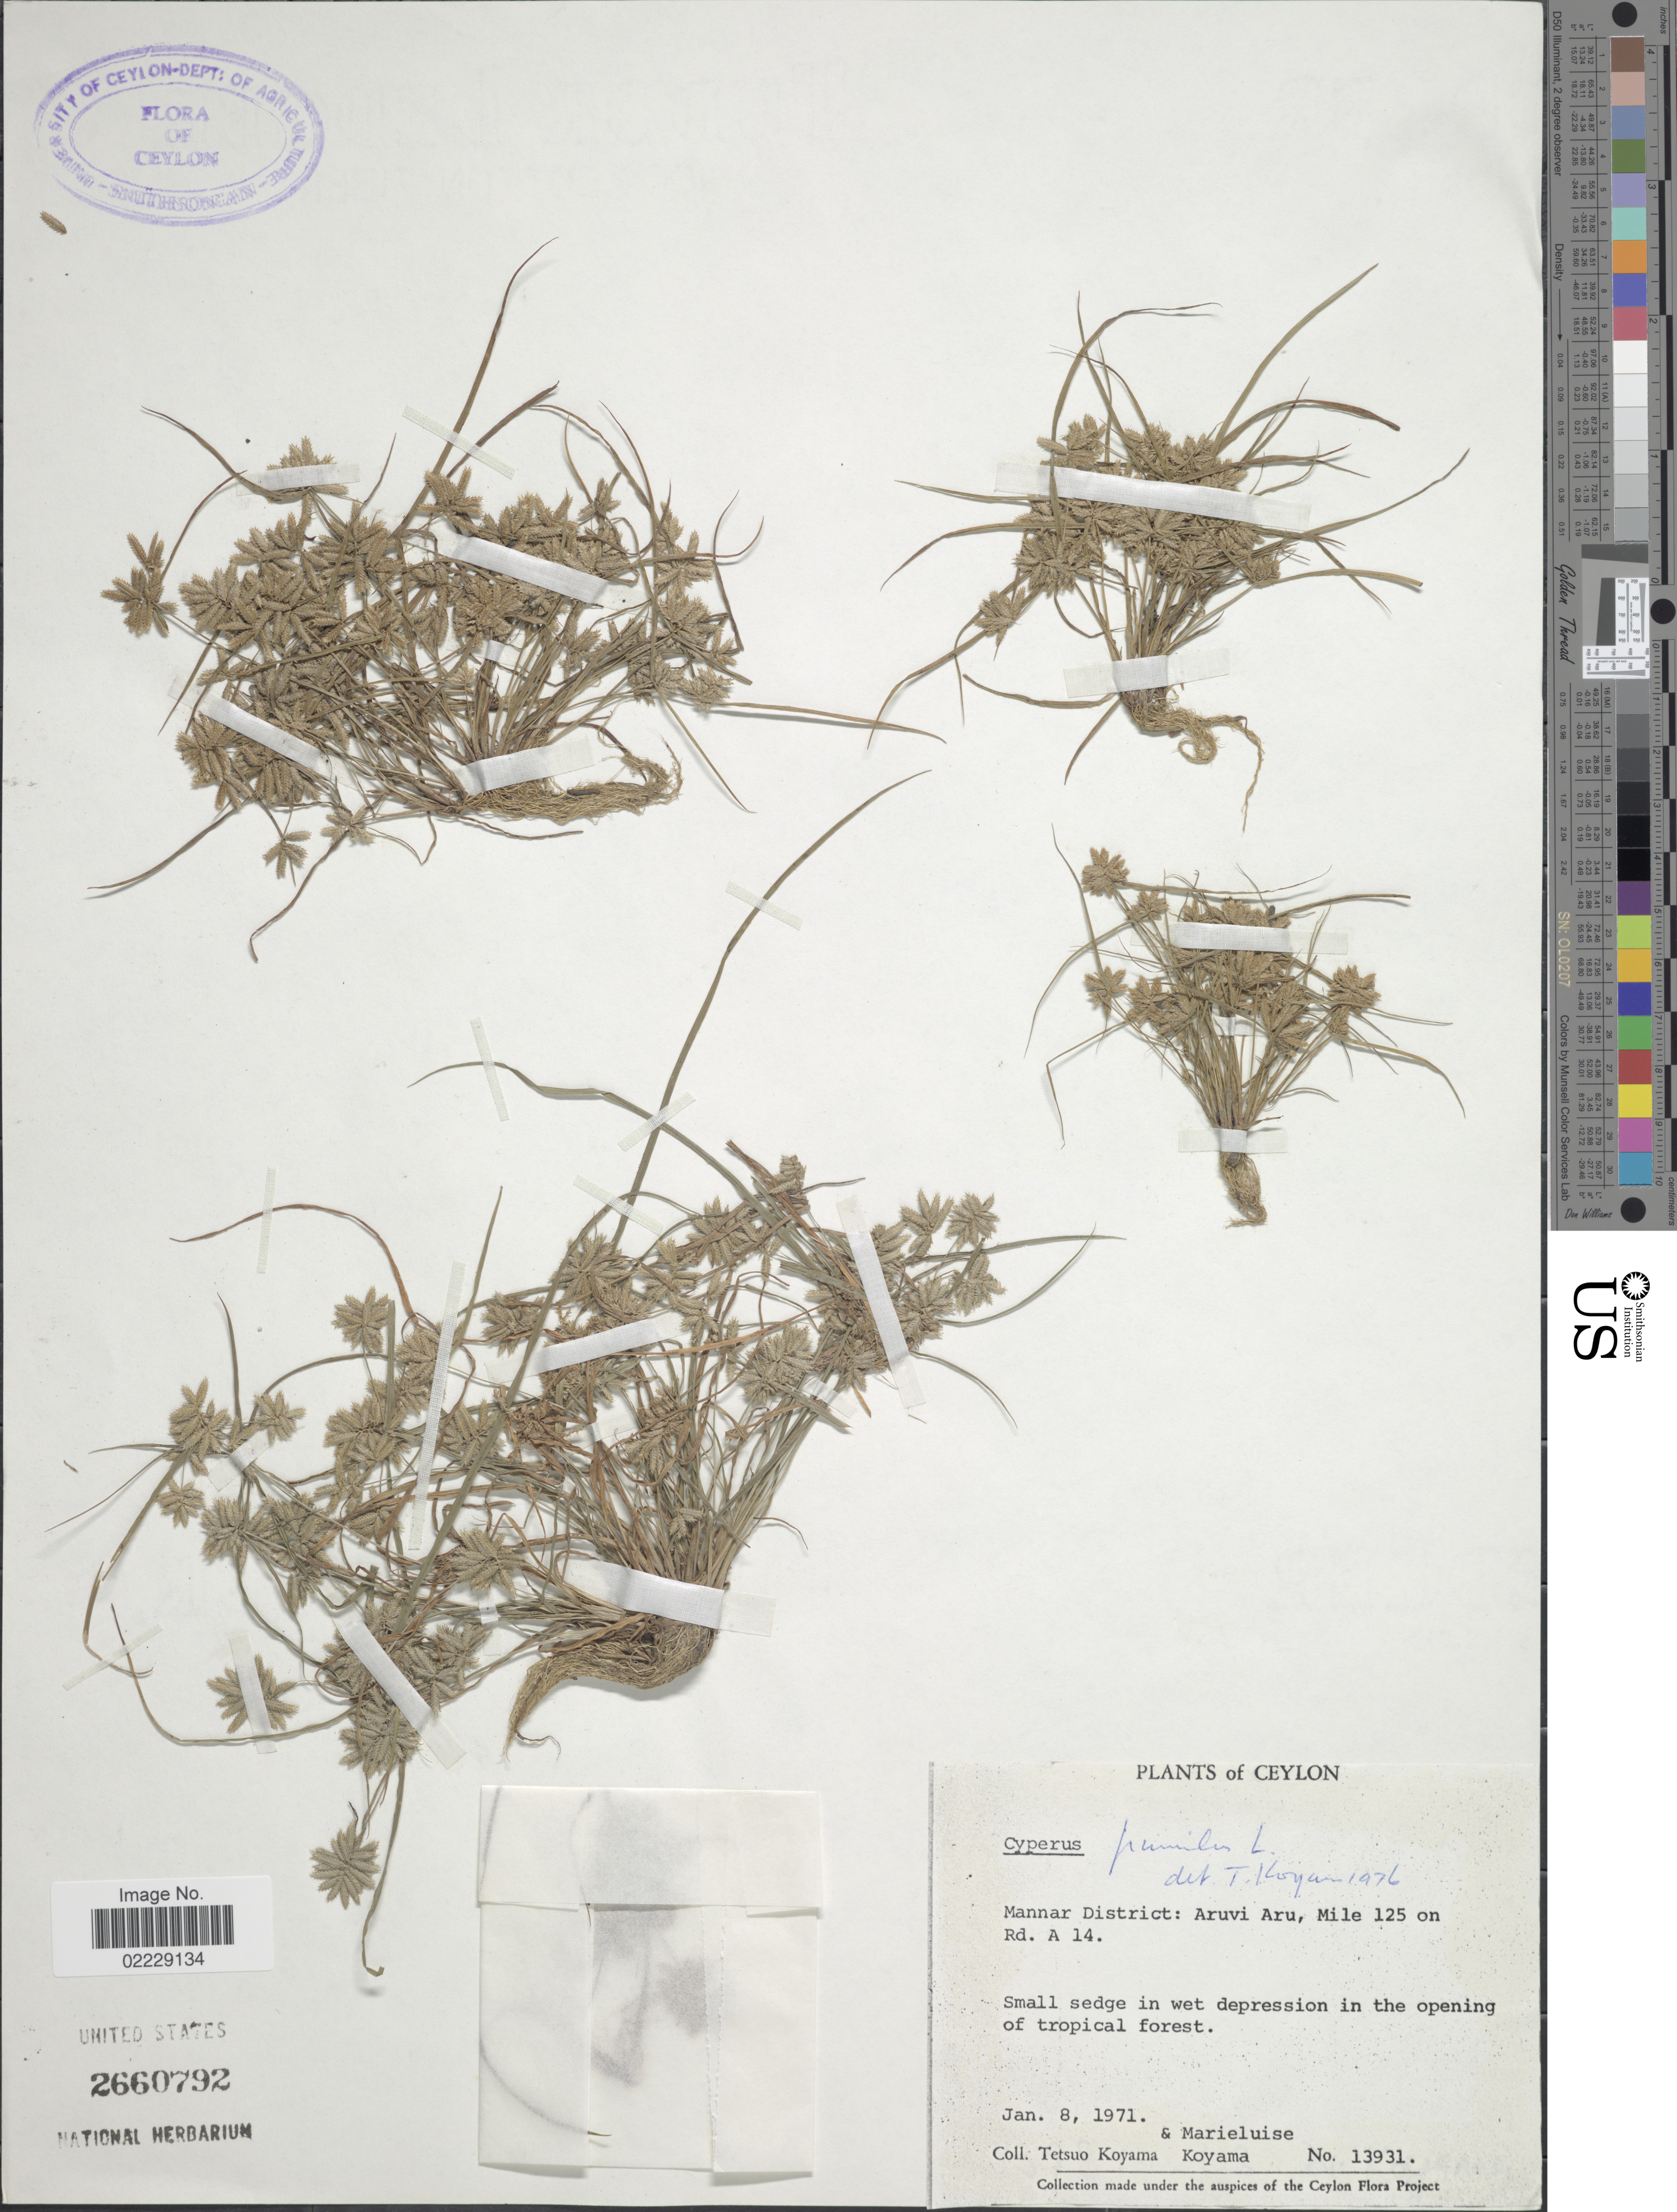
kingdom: Plantae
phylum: Tracheophyta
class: Liliopsida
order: Poales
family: Cyperaceae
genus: Cyperus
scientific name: Cyperus pumilus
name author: L.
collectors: T. Koyama & M. Koyama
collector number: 13931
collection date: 1971-01-08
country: Sri Lanka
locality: Ceylon, Mannar District: Aruvi Aru, Mile 125 on Rd. A 14.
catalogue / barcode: US 2660792